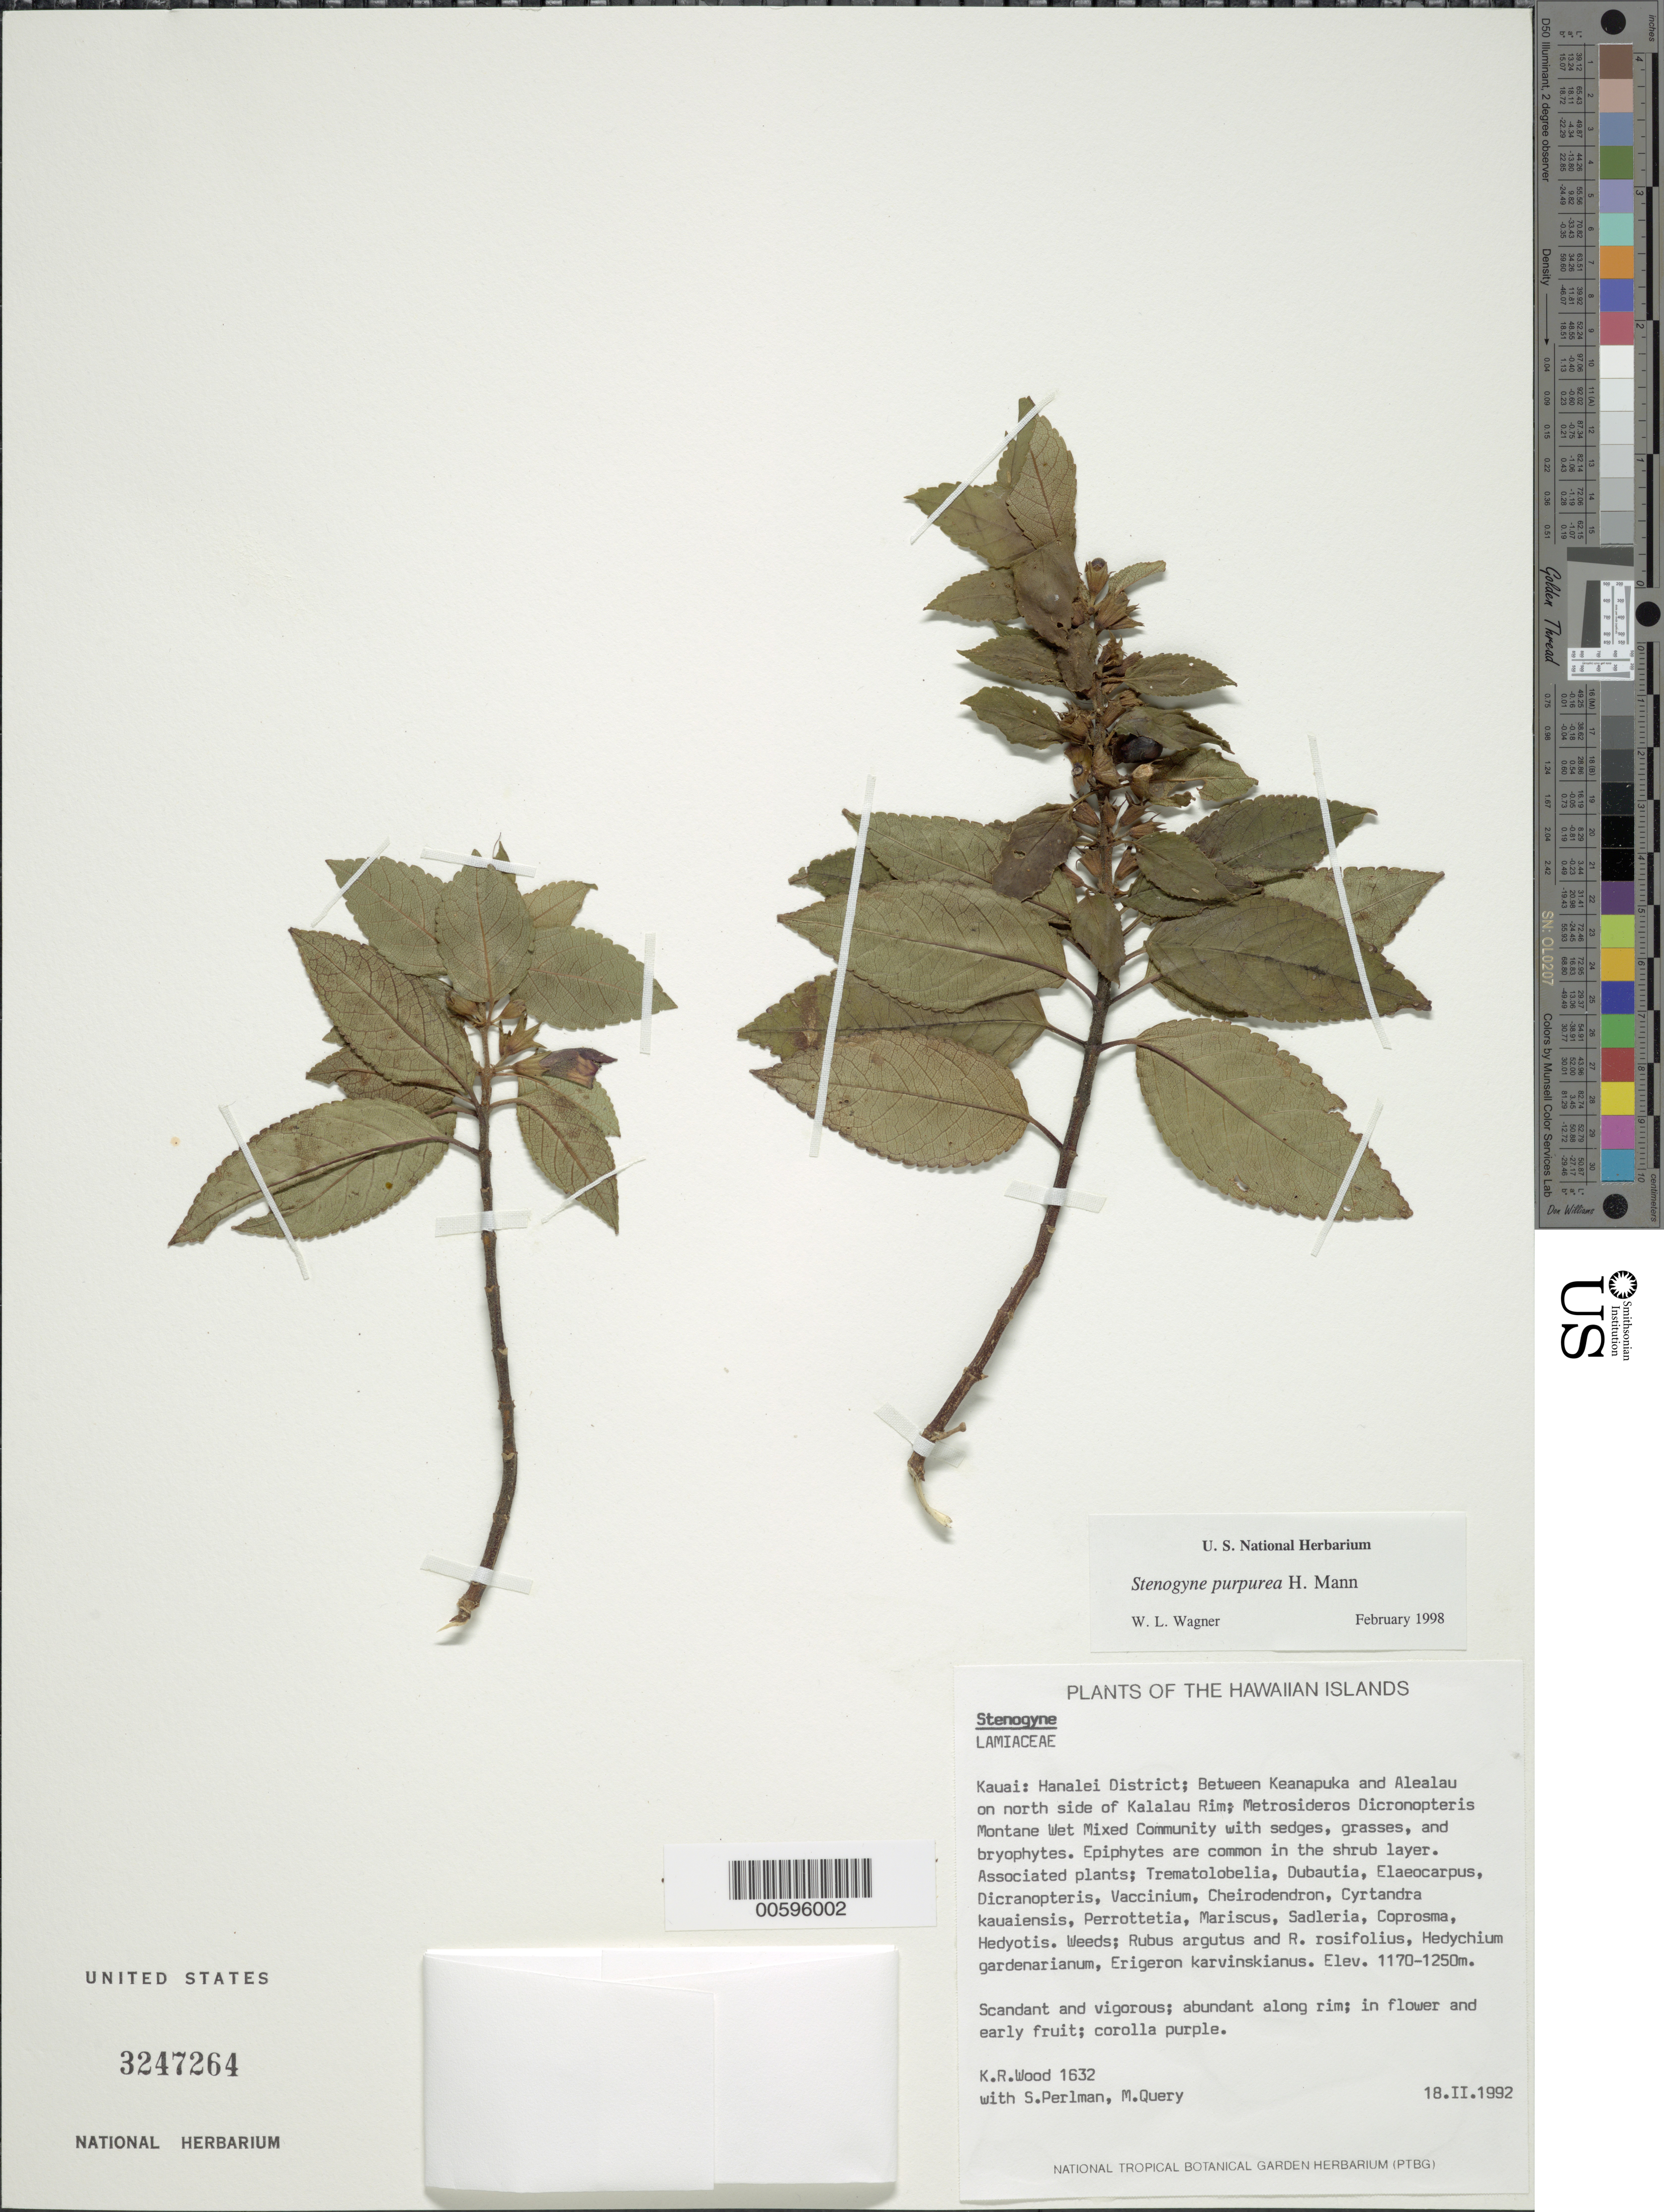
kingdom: Plantae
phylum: Tracheophyta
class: Magnoliopsida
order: Lamiales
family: Lamiaceae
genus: Stenogyne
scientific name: Stenogyne purpurea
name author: H. Mann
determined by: Wagner, W. L., (BOT), Smithsonian Institution - National Museum of Natural History (UNITED STATES)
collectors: K. R. Wood, S. P. Perlman & M. Query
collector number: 1632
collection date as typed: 18 Feb 1992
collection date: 1992-02-18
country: United States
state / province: Hawaii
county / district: Kauai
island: Kaua'i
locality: Hanalei Dist; Between Keanapuka and Alealau on N side of Kalalau Rim.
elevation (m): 1170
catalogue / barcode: US 3247264